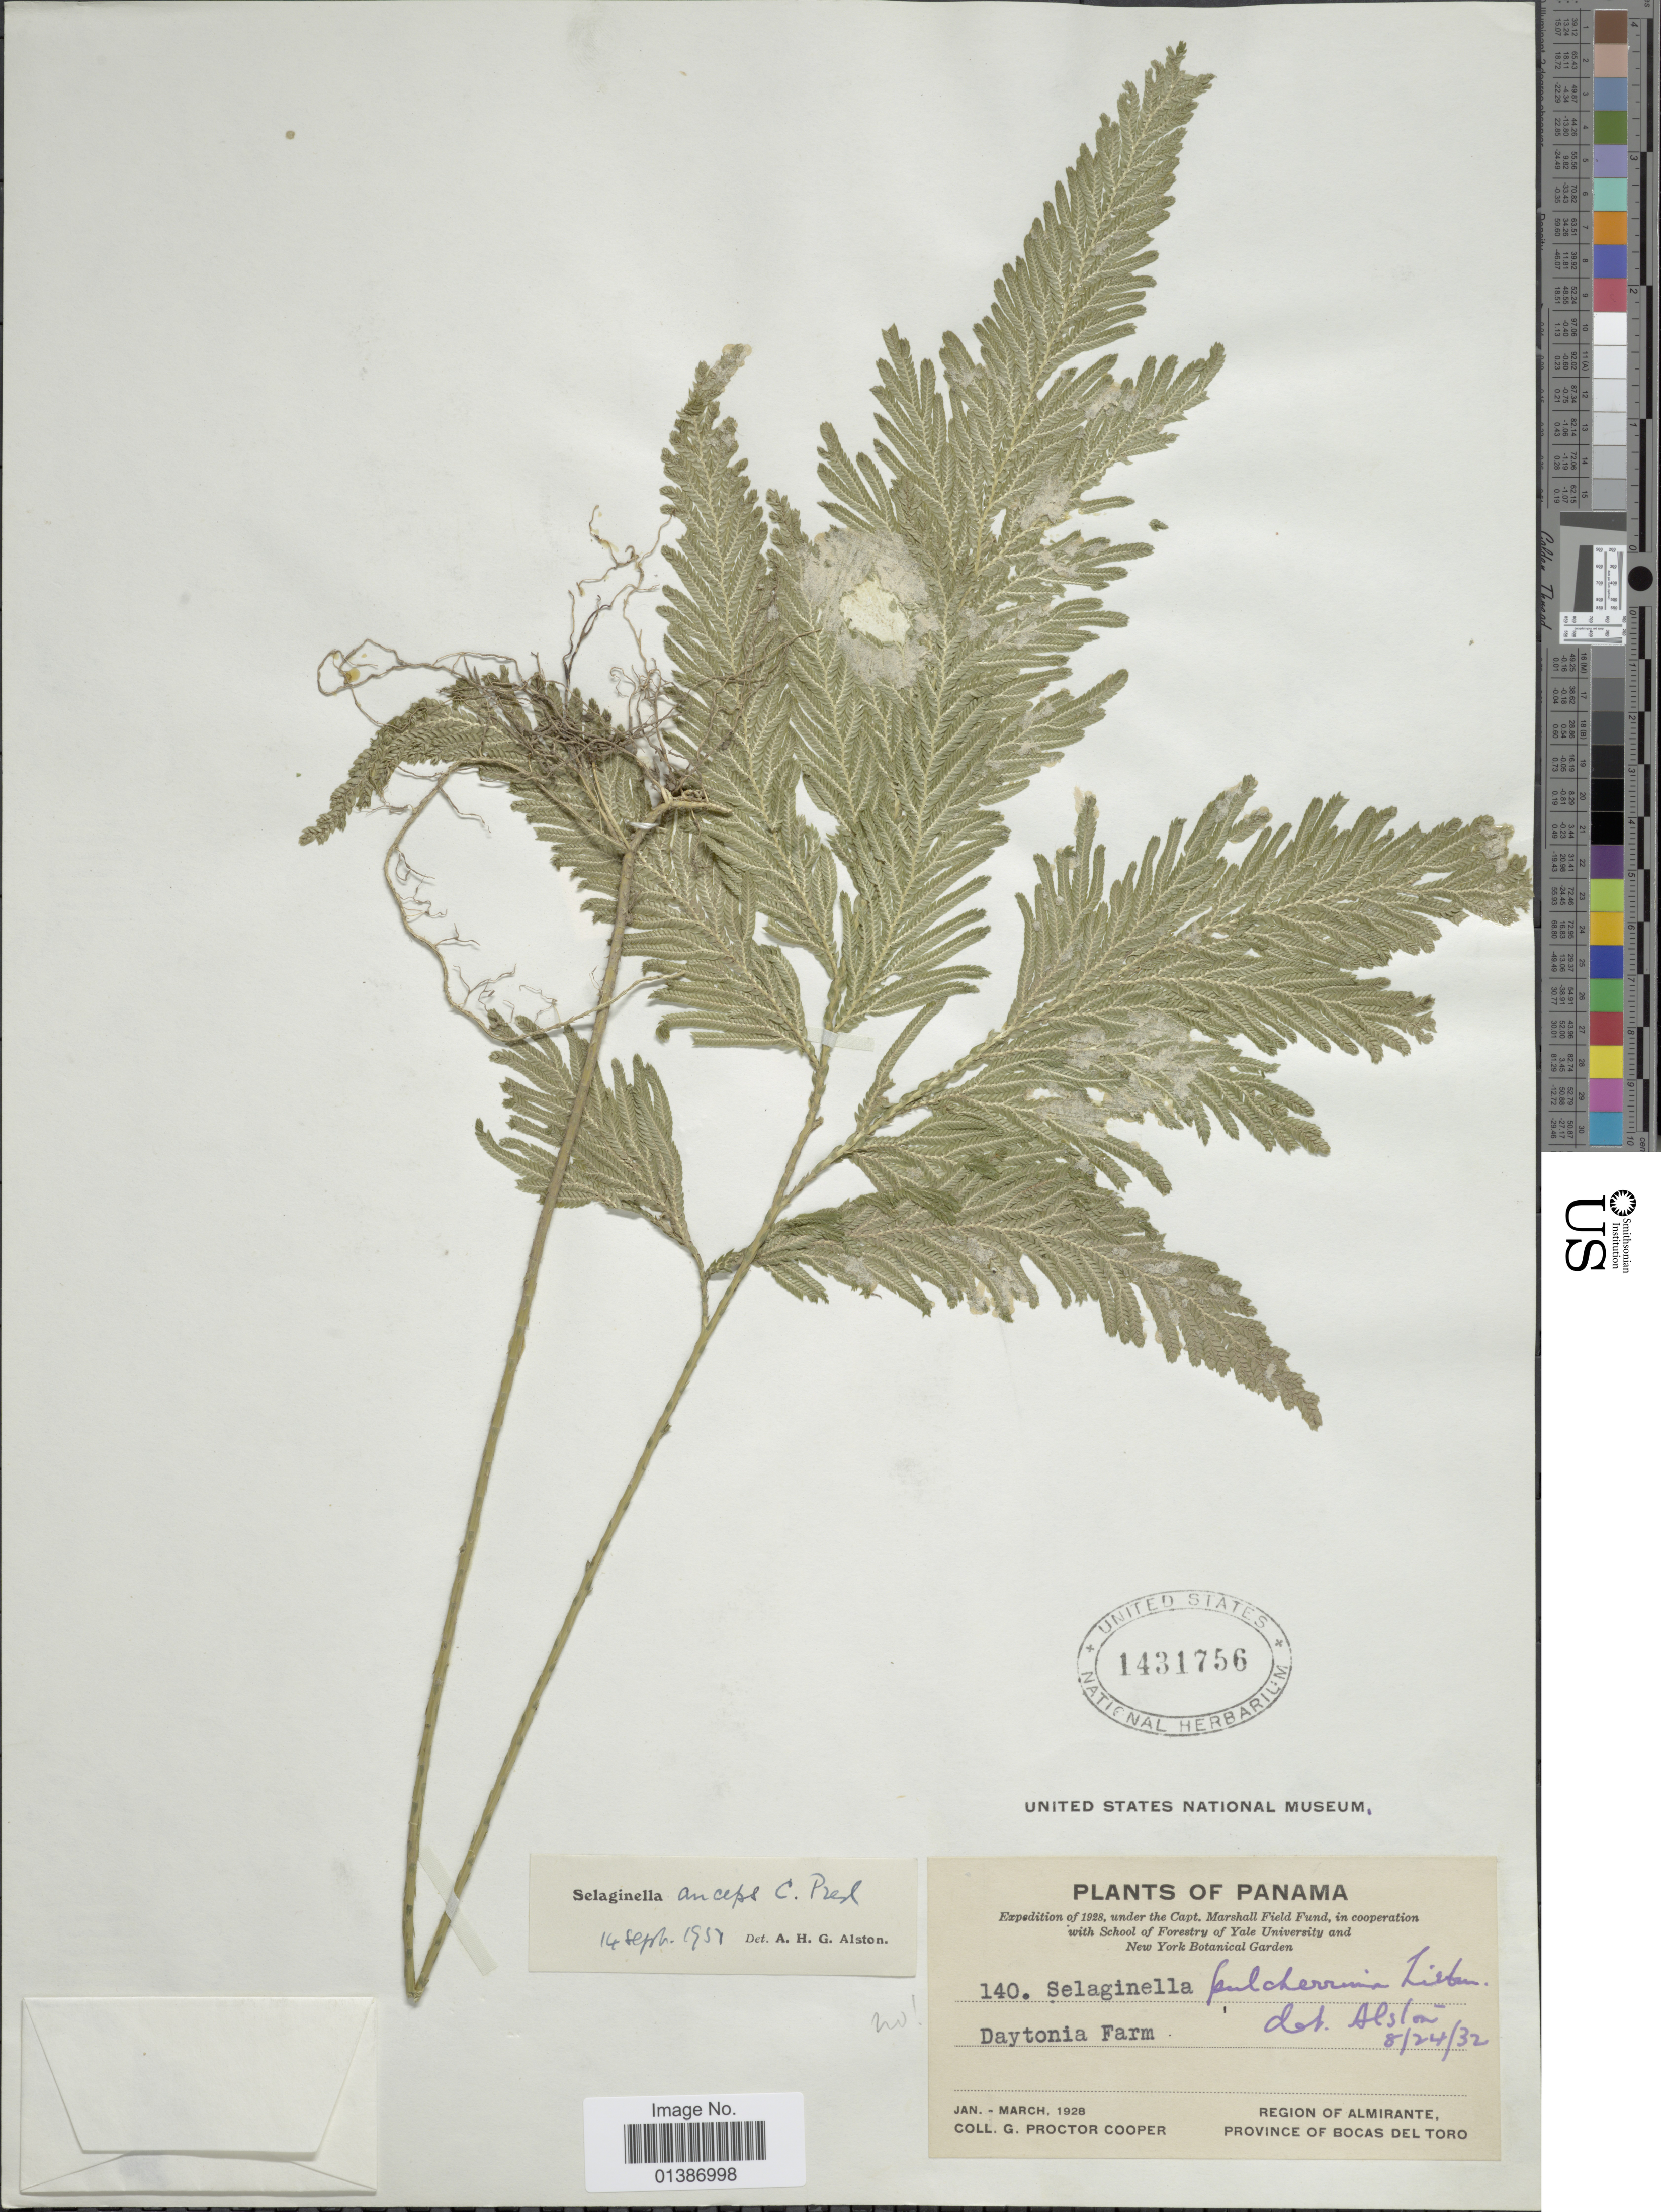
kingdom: Plantae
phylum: Tracheophyta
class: Lycopodiopsida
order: Selaginellales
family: Selaginellaceae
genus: Selaginella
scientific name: Selaginella anceps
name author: (C. Presl)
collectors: G. Cooper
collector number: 140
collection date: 1928-01/1928-03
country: Panama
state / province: Bocas del Toro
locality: Daytonia Farm, Region of Almirante, Province of Bocas del Toro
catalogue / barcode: US 1431756